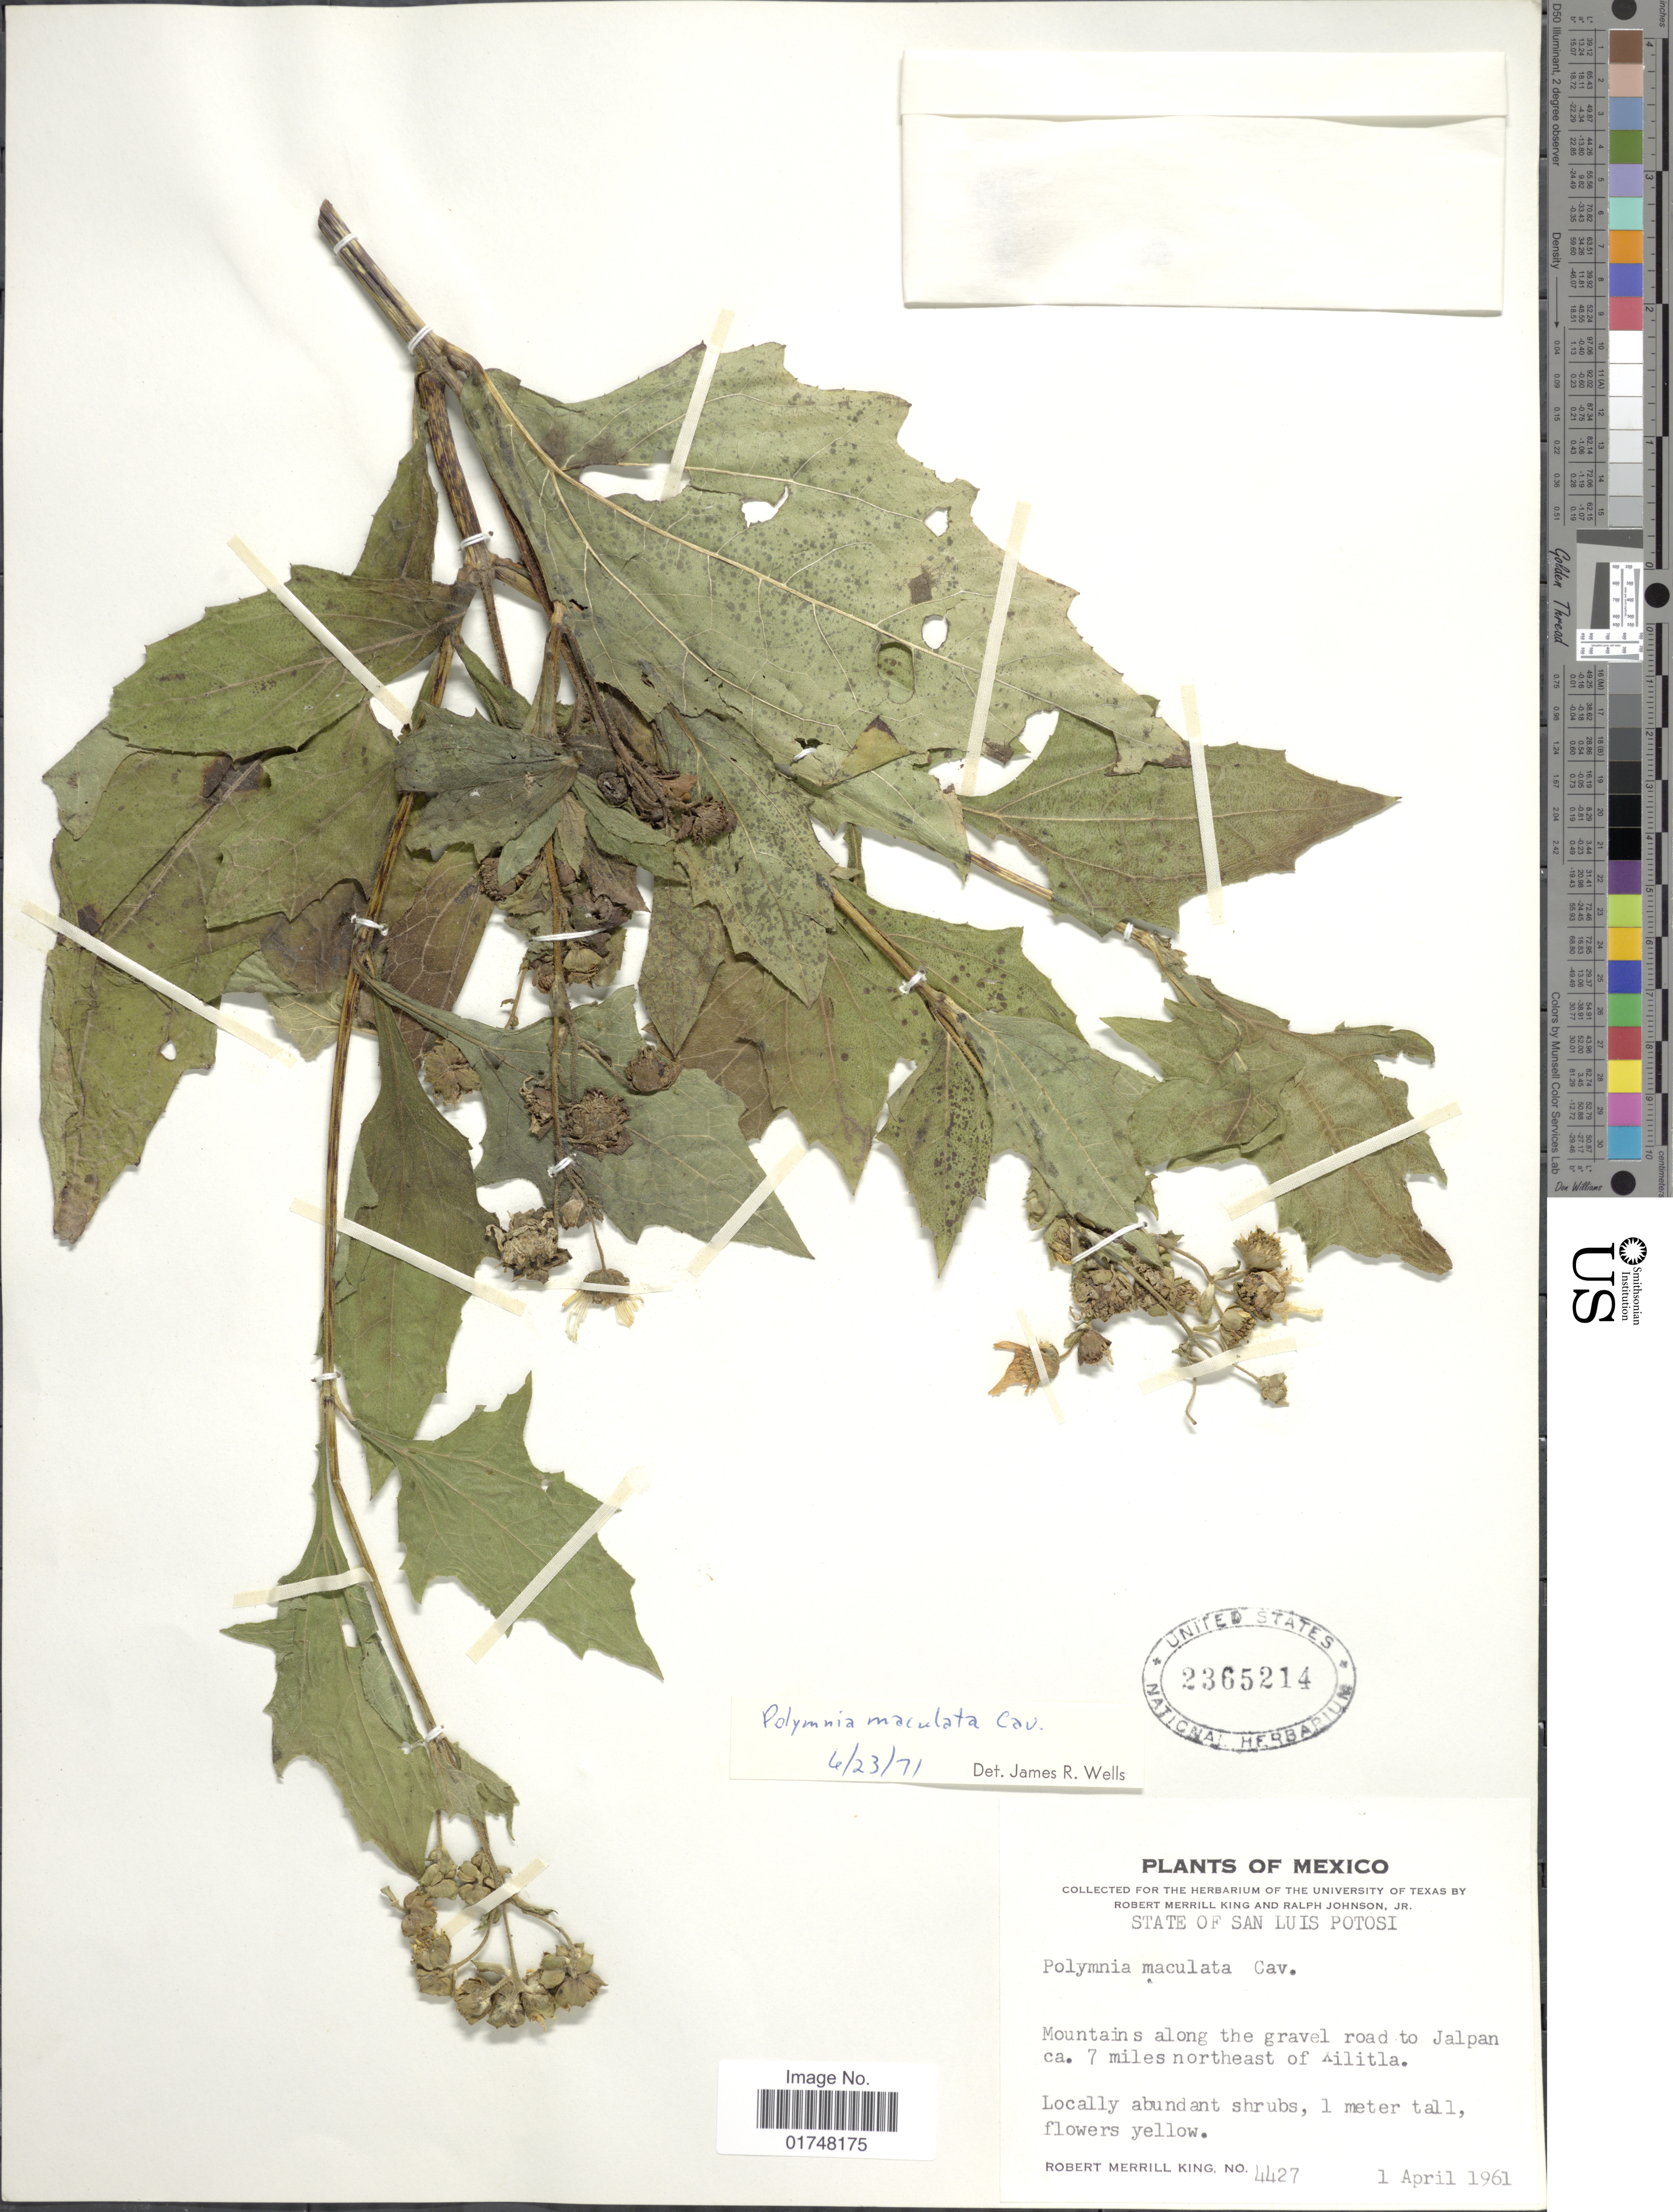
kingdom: Plantae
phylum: Tracheophyta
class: Magnoliopsida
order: Asterales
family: Asteraceae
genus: Smallanthus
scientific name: Smallanthus maculatus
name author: (Cav.) H. Rob.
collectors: R. M. King & R. Johnson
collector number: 4427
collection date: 1961-04-01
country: Mexico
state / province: San Luis Potosí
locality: Mountains along the gravel road to Jalpan ca. 7 miles northeast of Xilitla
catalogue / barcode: US 2365214